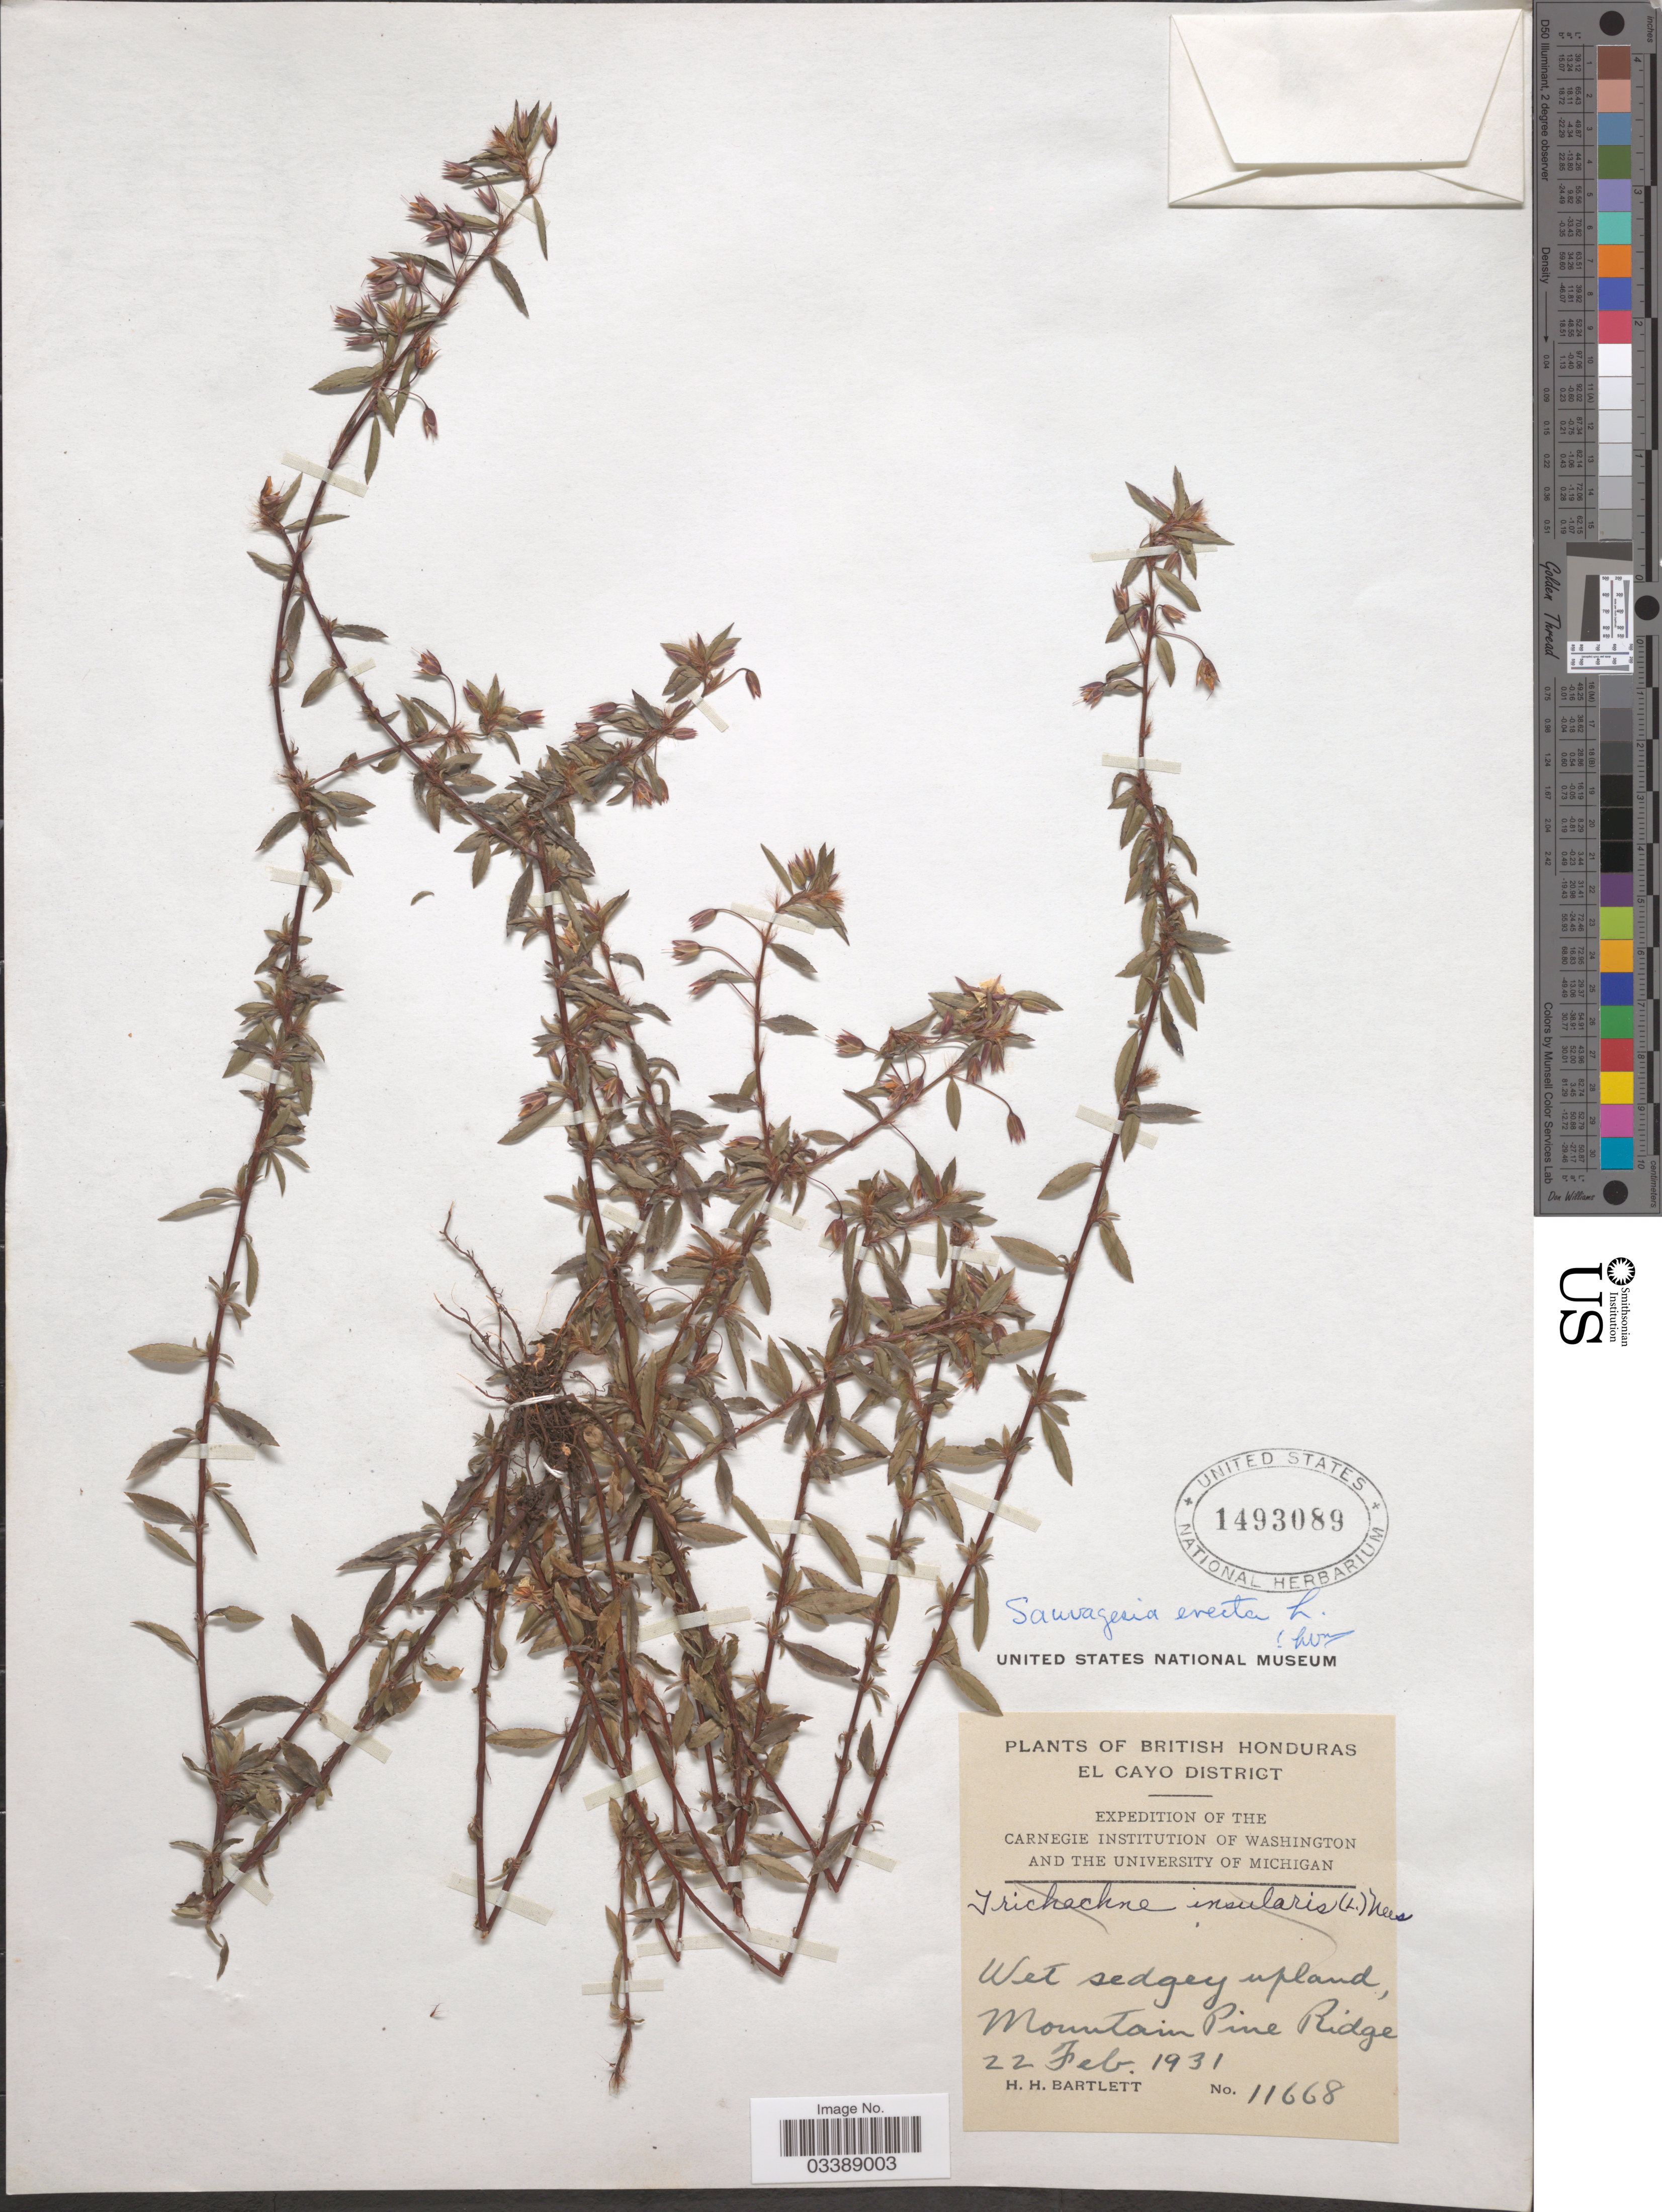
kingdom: Plantae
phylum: Tracheophyta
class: Magnoliopsida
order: Malpighiales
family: Ochnaceae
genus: Sauvagesia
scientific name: Sauvagesia erecta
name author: L.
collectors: H. H. Bartlett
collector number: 11668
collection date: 1931-02-22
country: Belize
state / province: Cayo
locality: British Honduras. El Cayo District. Mountain Pine Ridge.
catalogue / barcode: US 1493089